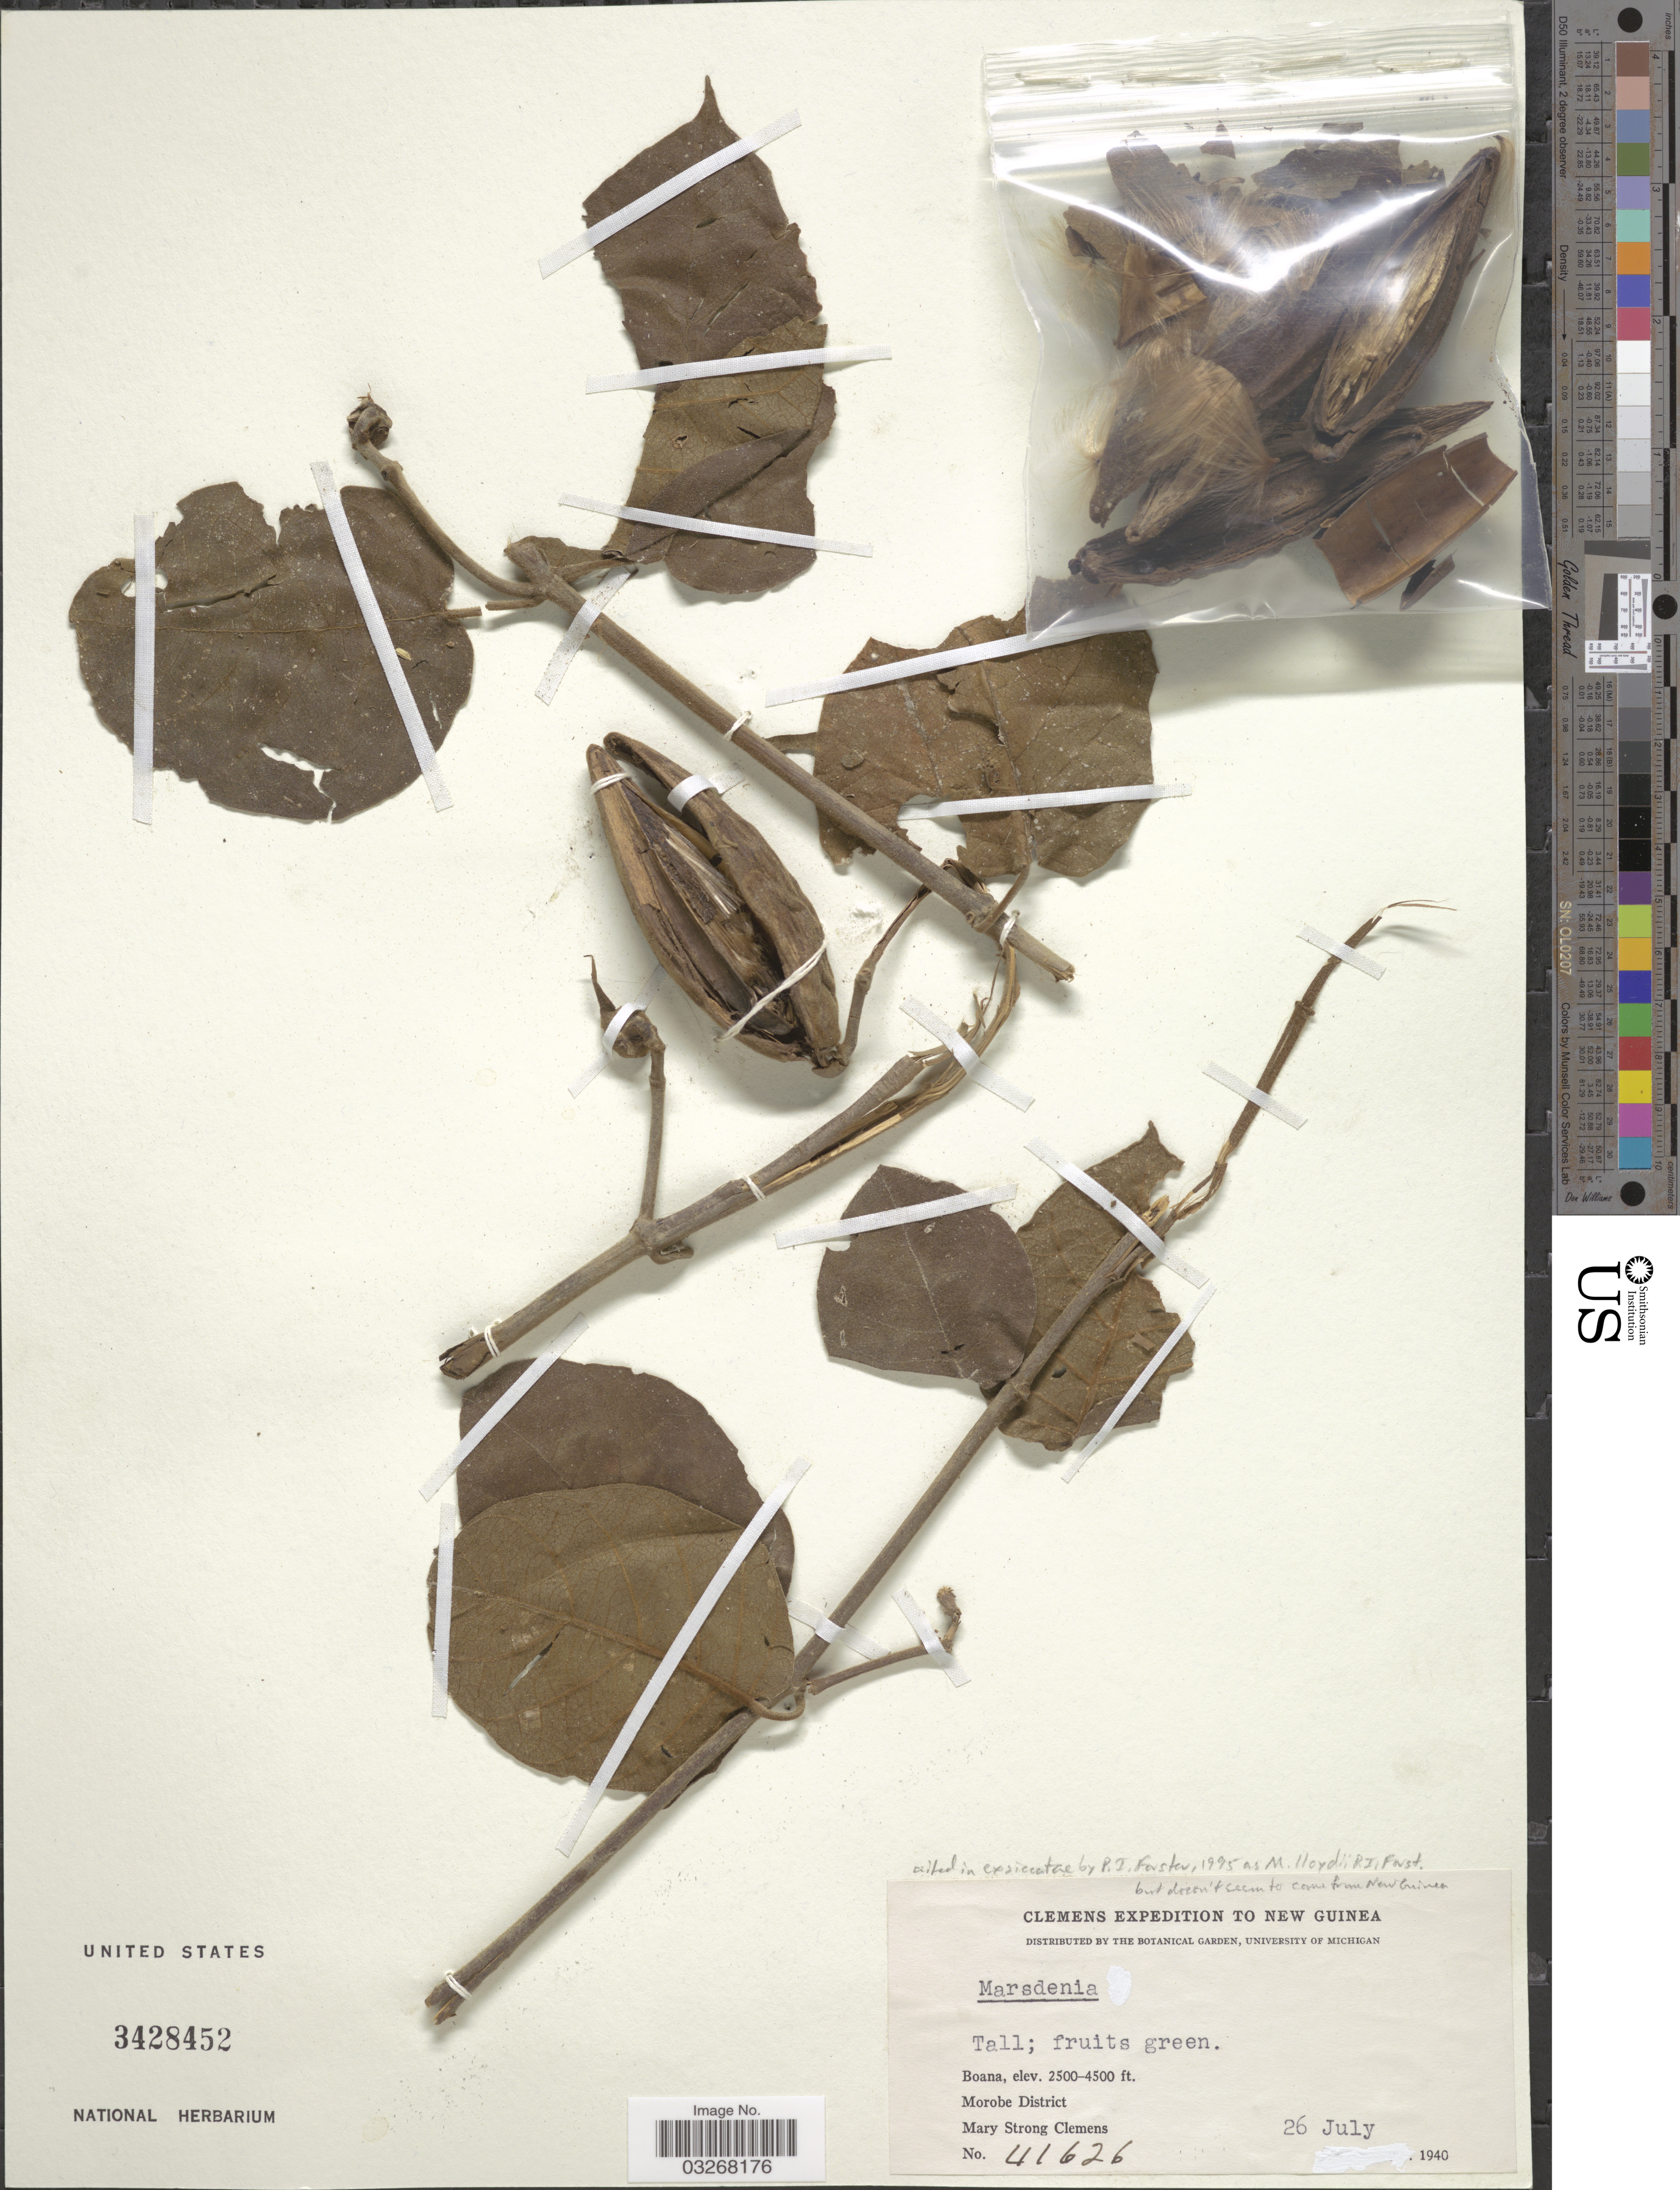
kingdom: Plantae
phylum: Tracheophyta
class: Magnoliopsida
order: Gentianales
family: Apocynaceae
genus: Marsdenia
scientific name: Marsdenia sp.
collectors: M. S. Clemens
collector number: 41626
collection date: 1940-07-26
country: Papua New Guinea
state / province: Morobe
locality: Boana, Morobe District, New Guinea.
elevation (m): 762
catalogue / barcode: US 3428452